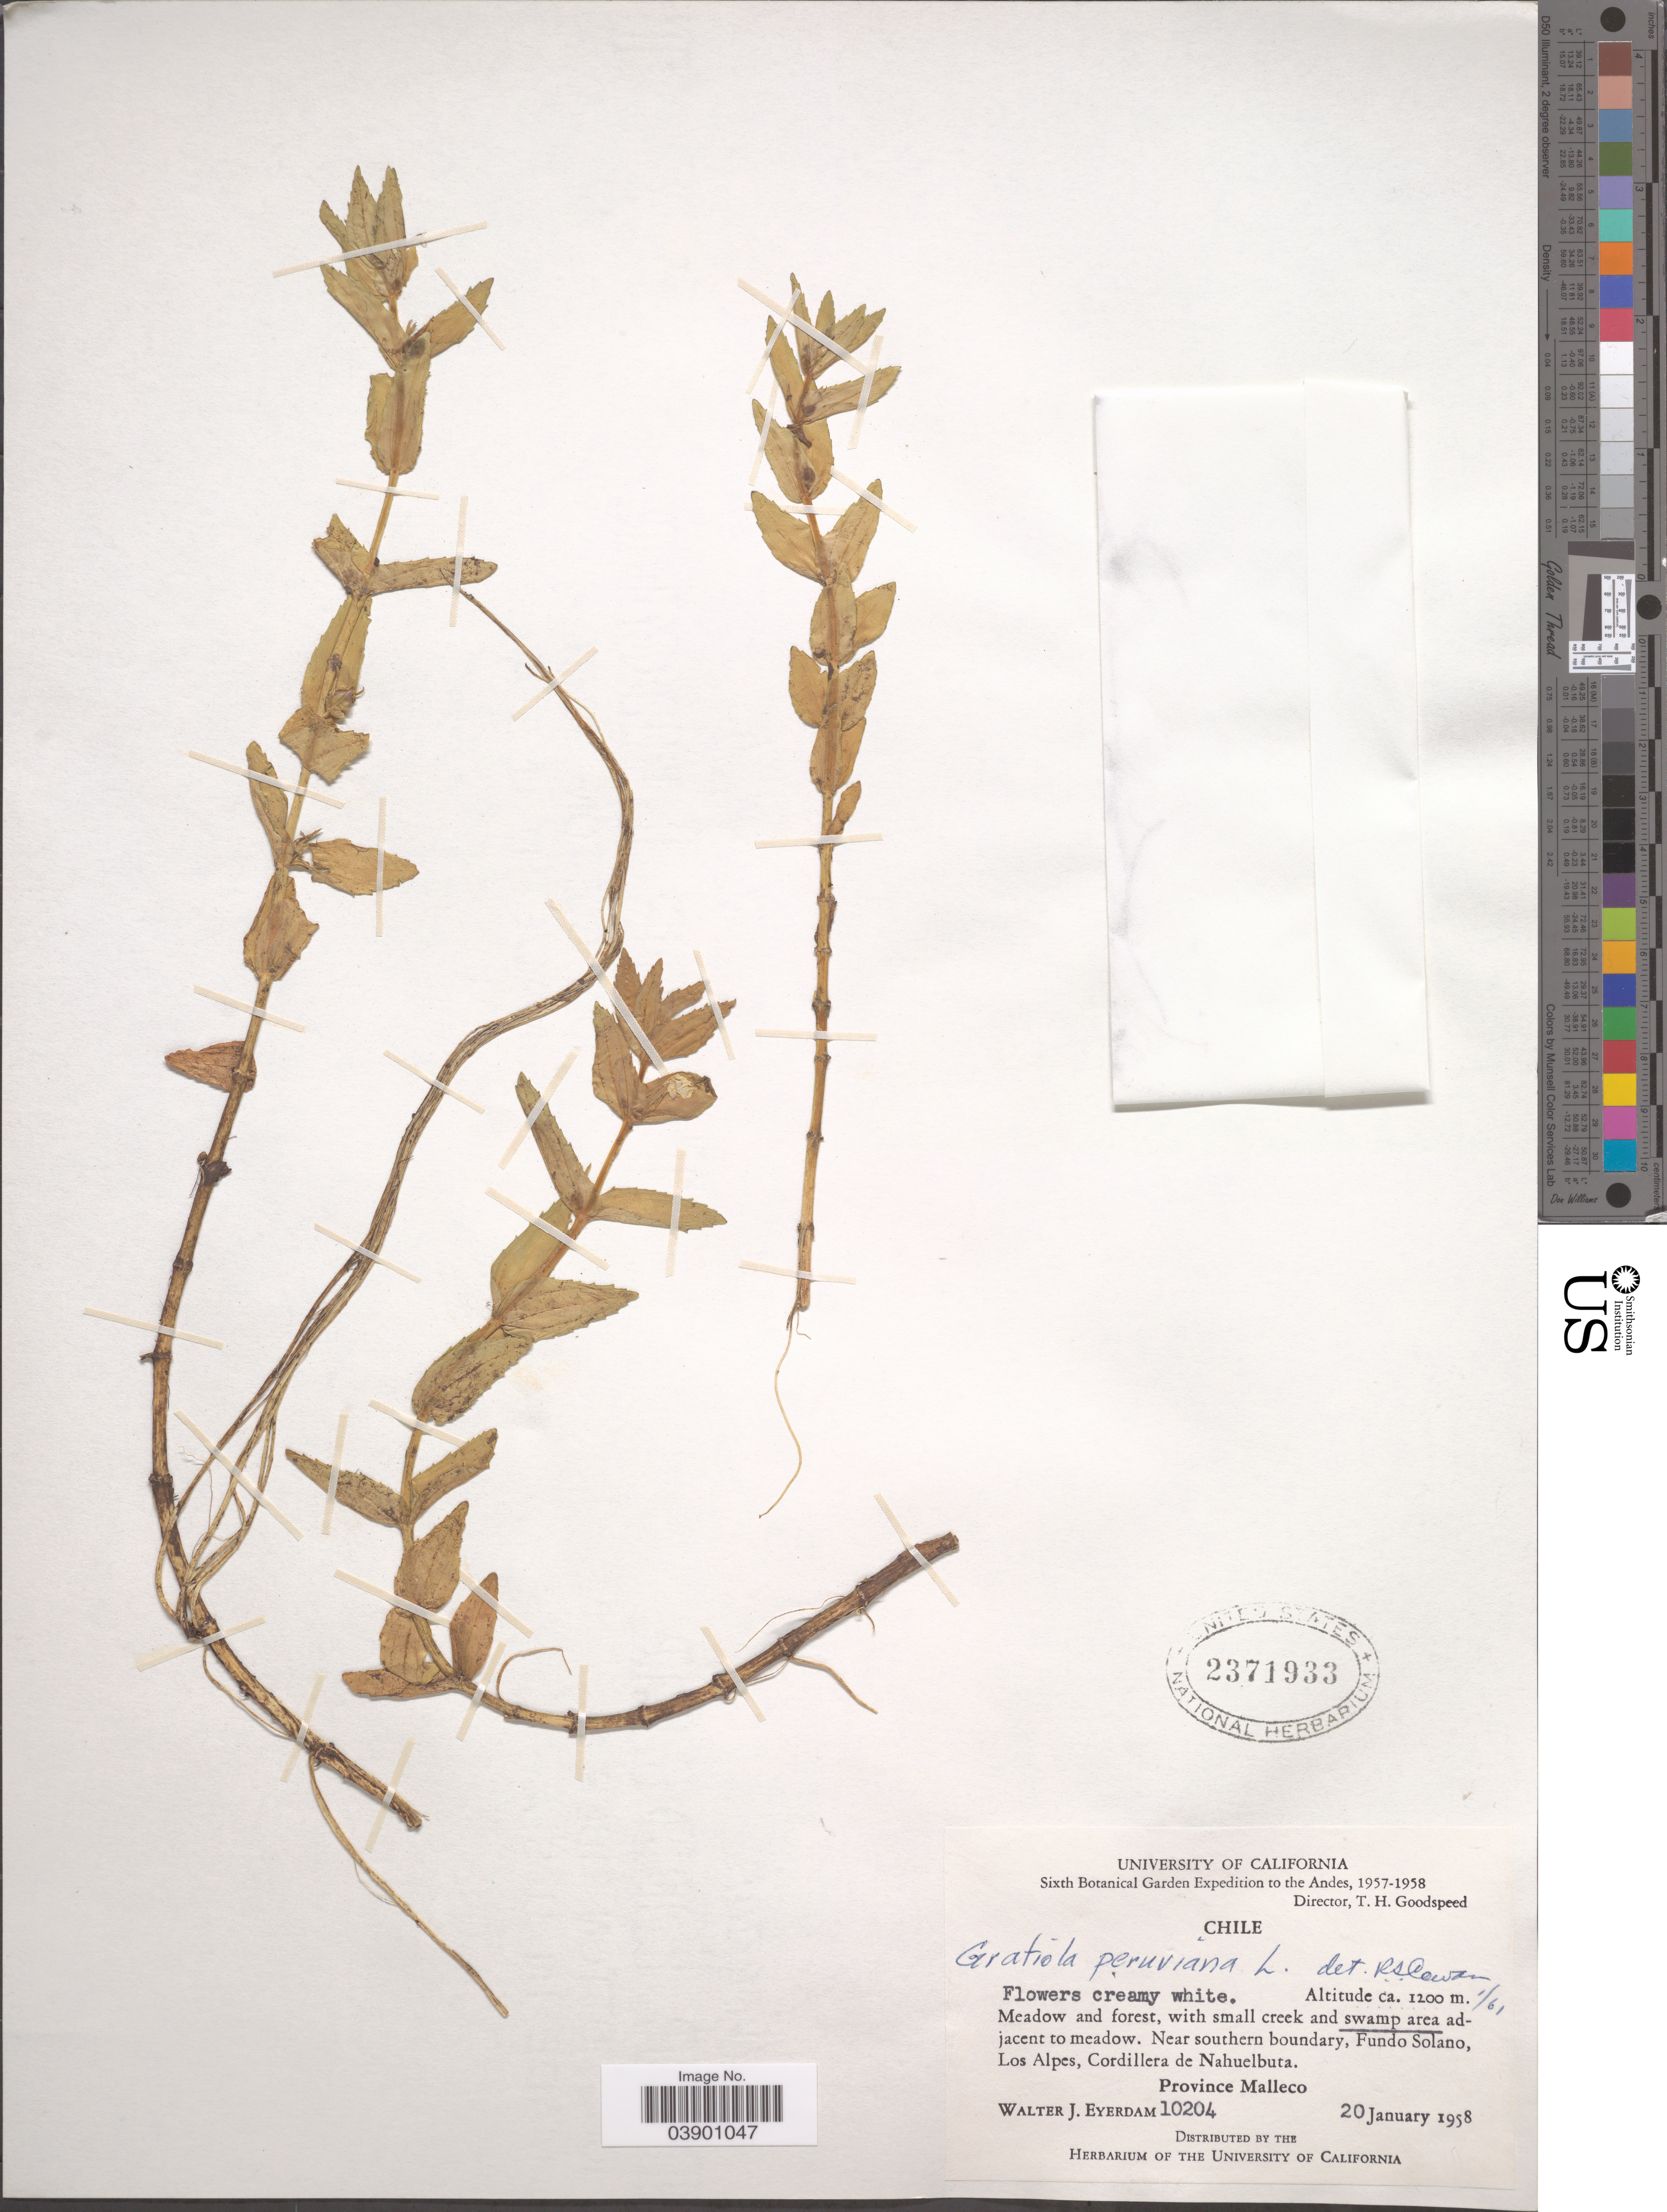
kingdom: Plantae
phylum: Tracheophyta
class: Magnoliopsida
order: Lamiales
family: Plantaginaceae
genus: Gratiola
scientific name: Gratiola peruviana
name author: L.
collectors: W. J. Eyerdam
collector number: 10204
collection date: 1958-01-20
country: Chile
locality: Andes. Near southern boundary, Fundo Solano, Los Alpes, Cordiller de Nahuelbuta. Province Malleco.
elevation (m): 1200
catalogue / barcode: US 2371933